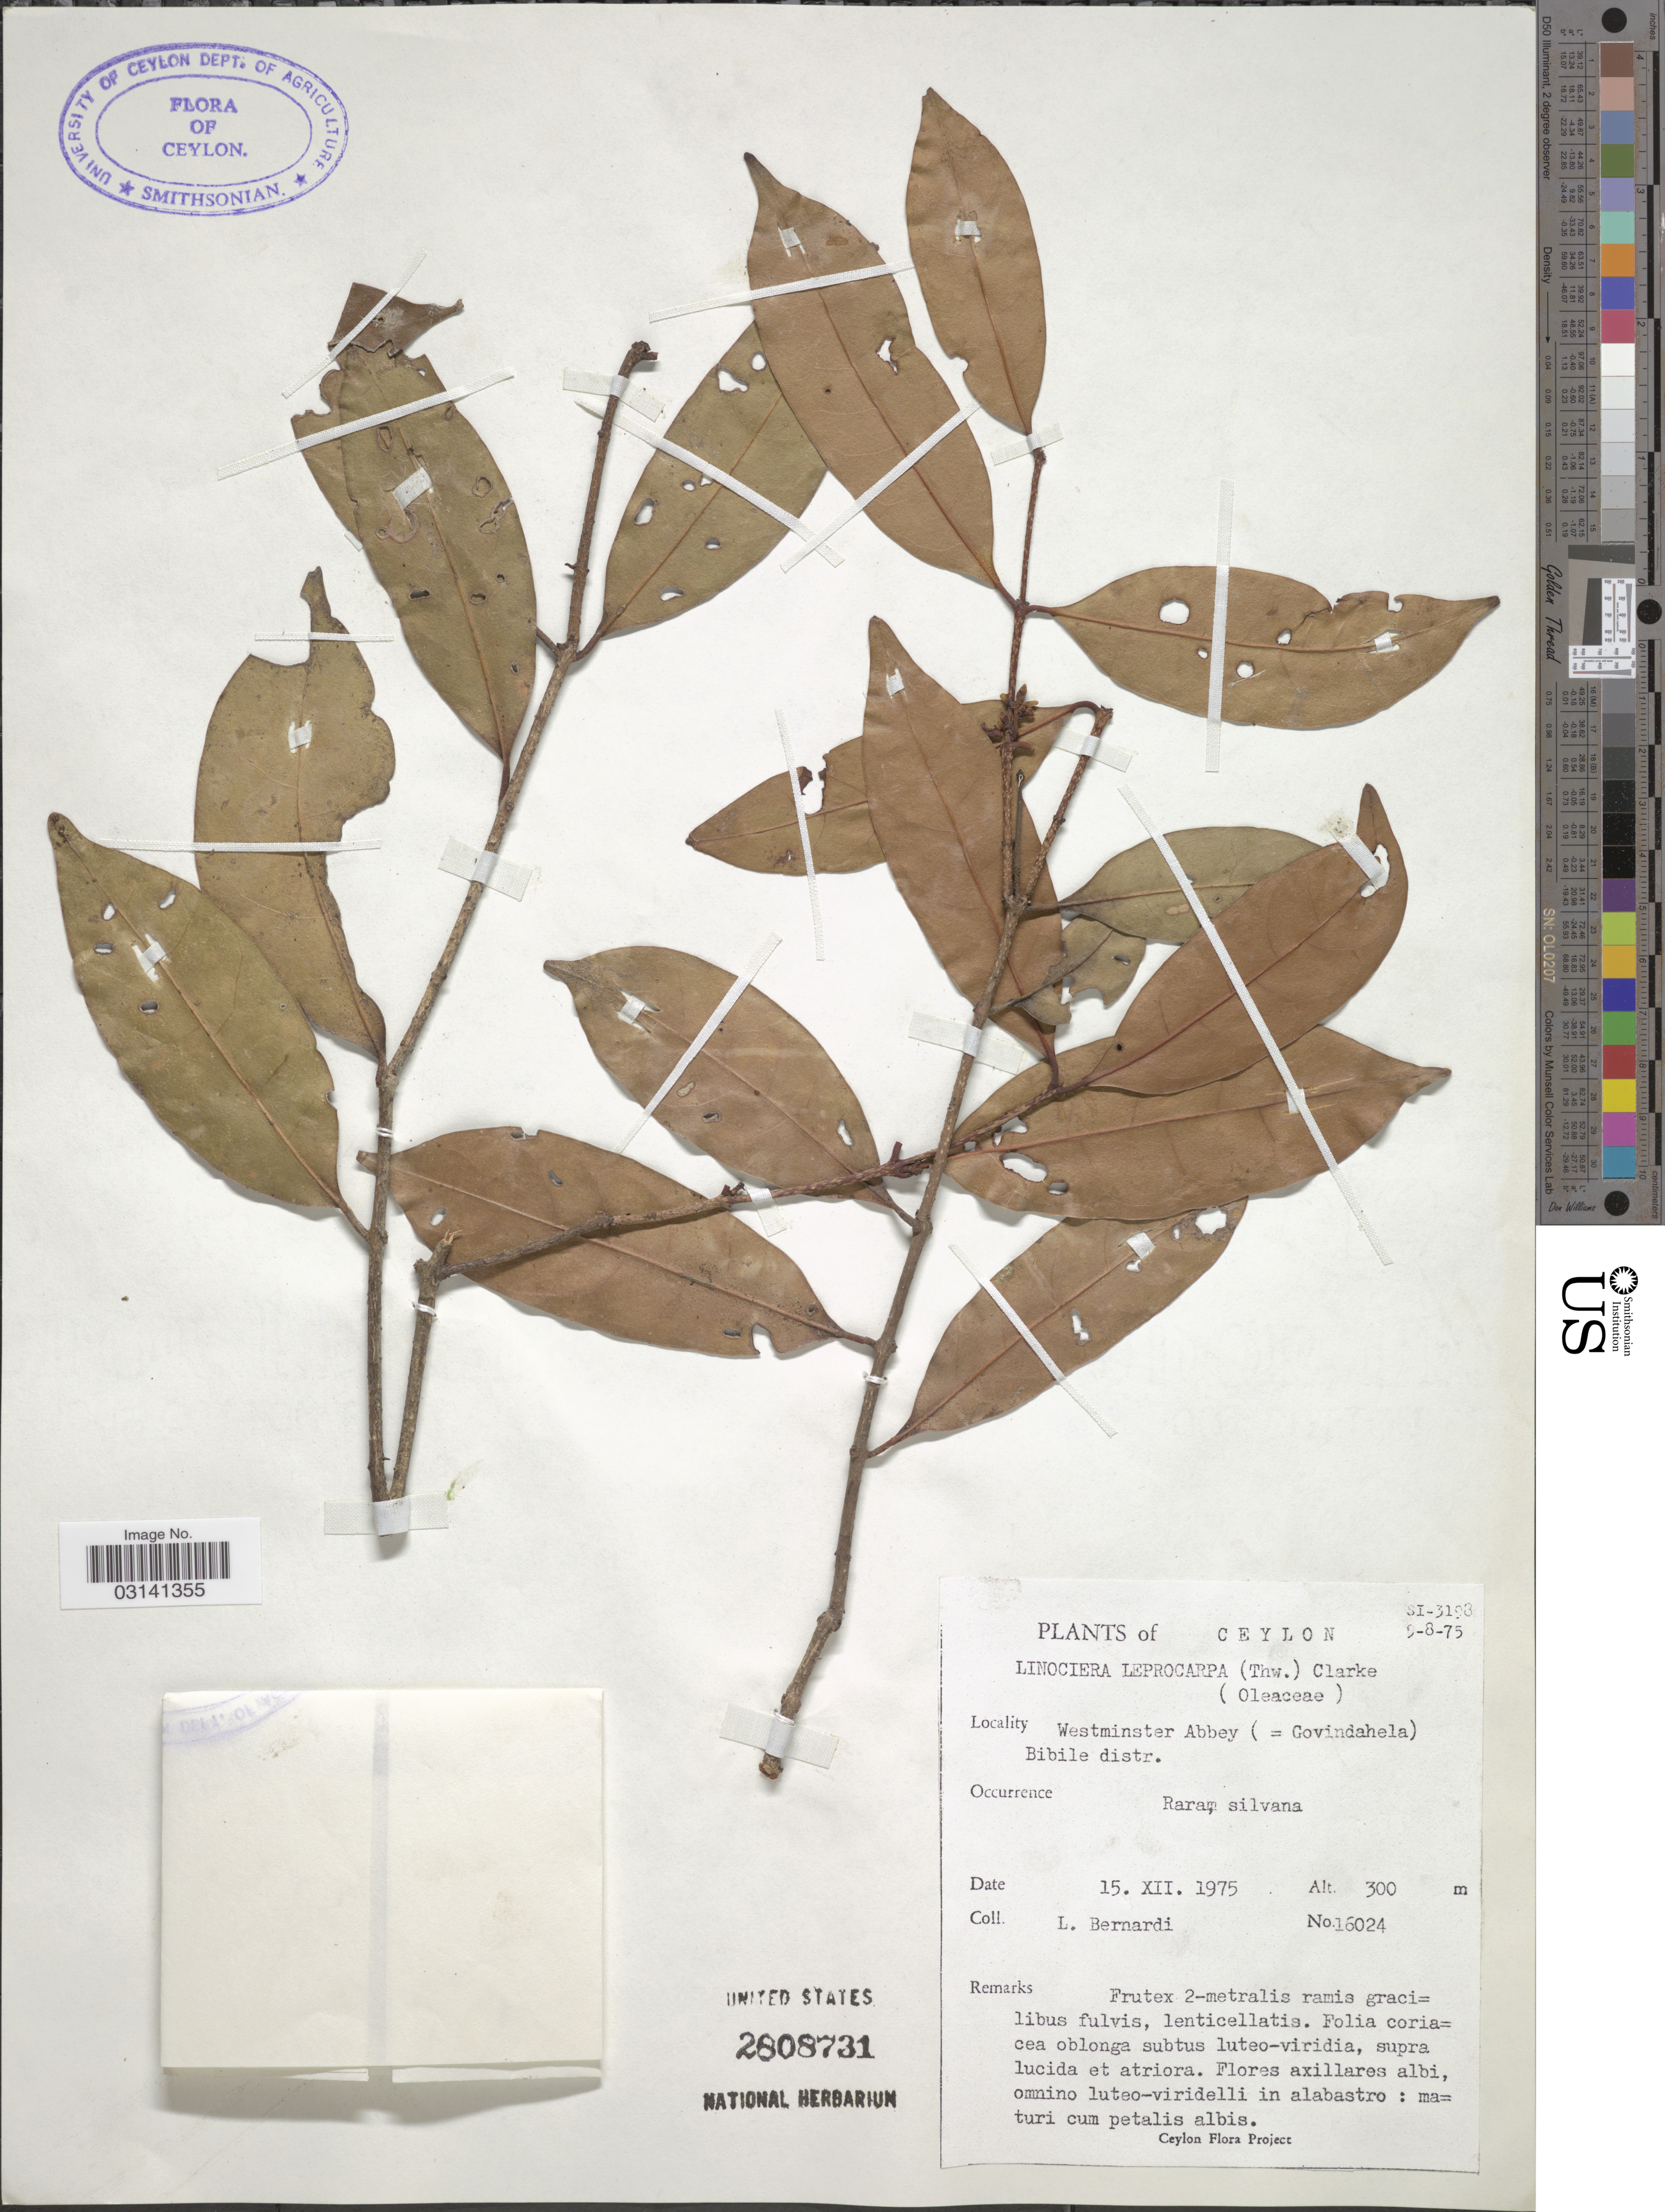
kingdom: Plantae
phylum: Tracheophyta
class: Magnoliopsida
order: Lamiales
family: Oleaceae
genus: Chionanthus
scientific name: Chionanthus albidiflorus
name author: Thwaites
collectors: L. Bernardi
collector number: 16024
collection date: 1975-12-15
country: Sri Lanka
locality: Ceylon, Westminster Abbey (=Govindahela) Bibile distr.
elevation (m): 300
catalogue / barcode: US 2808731